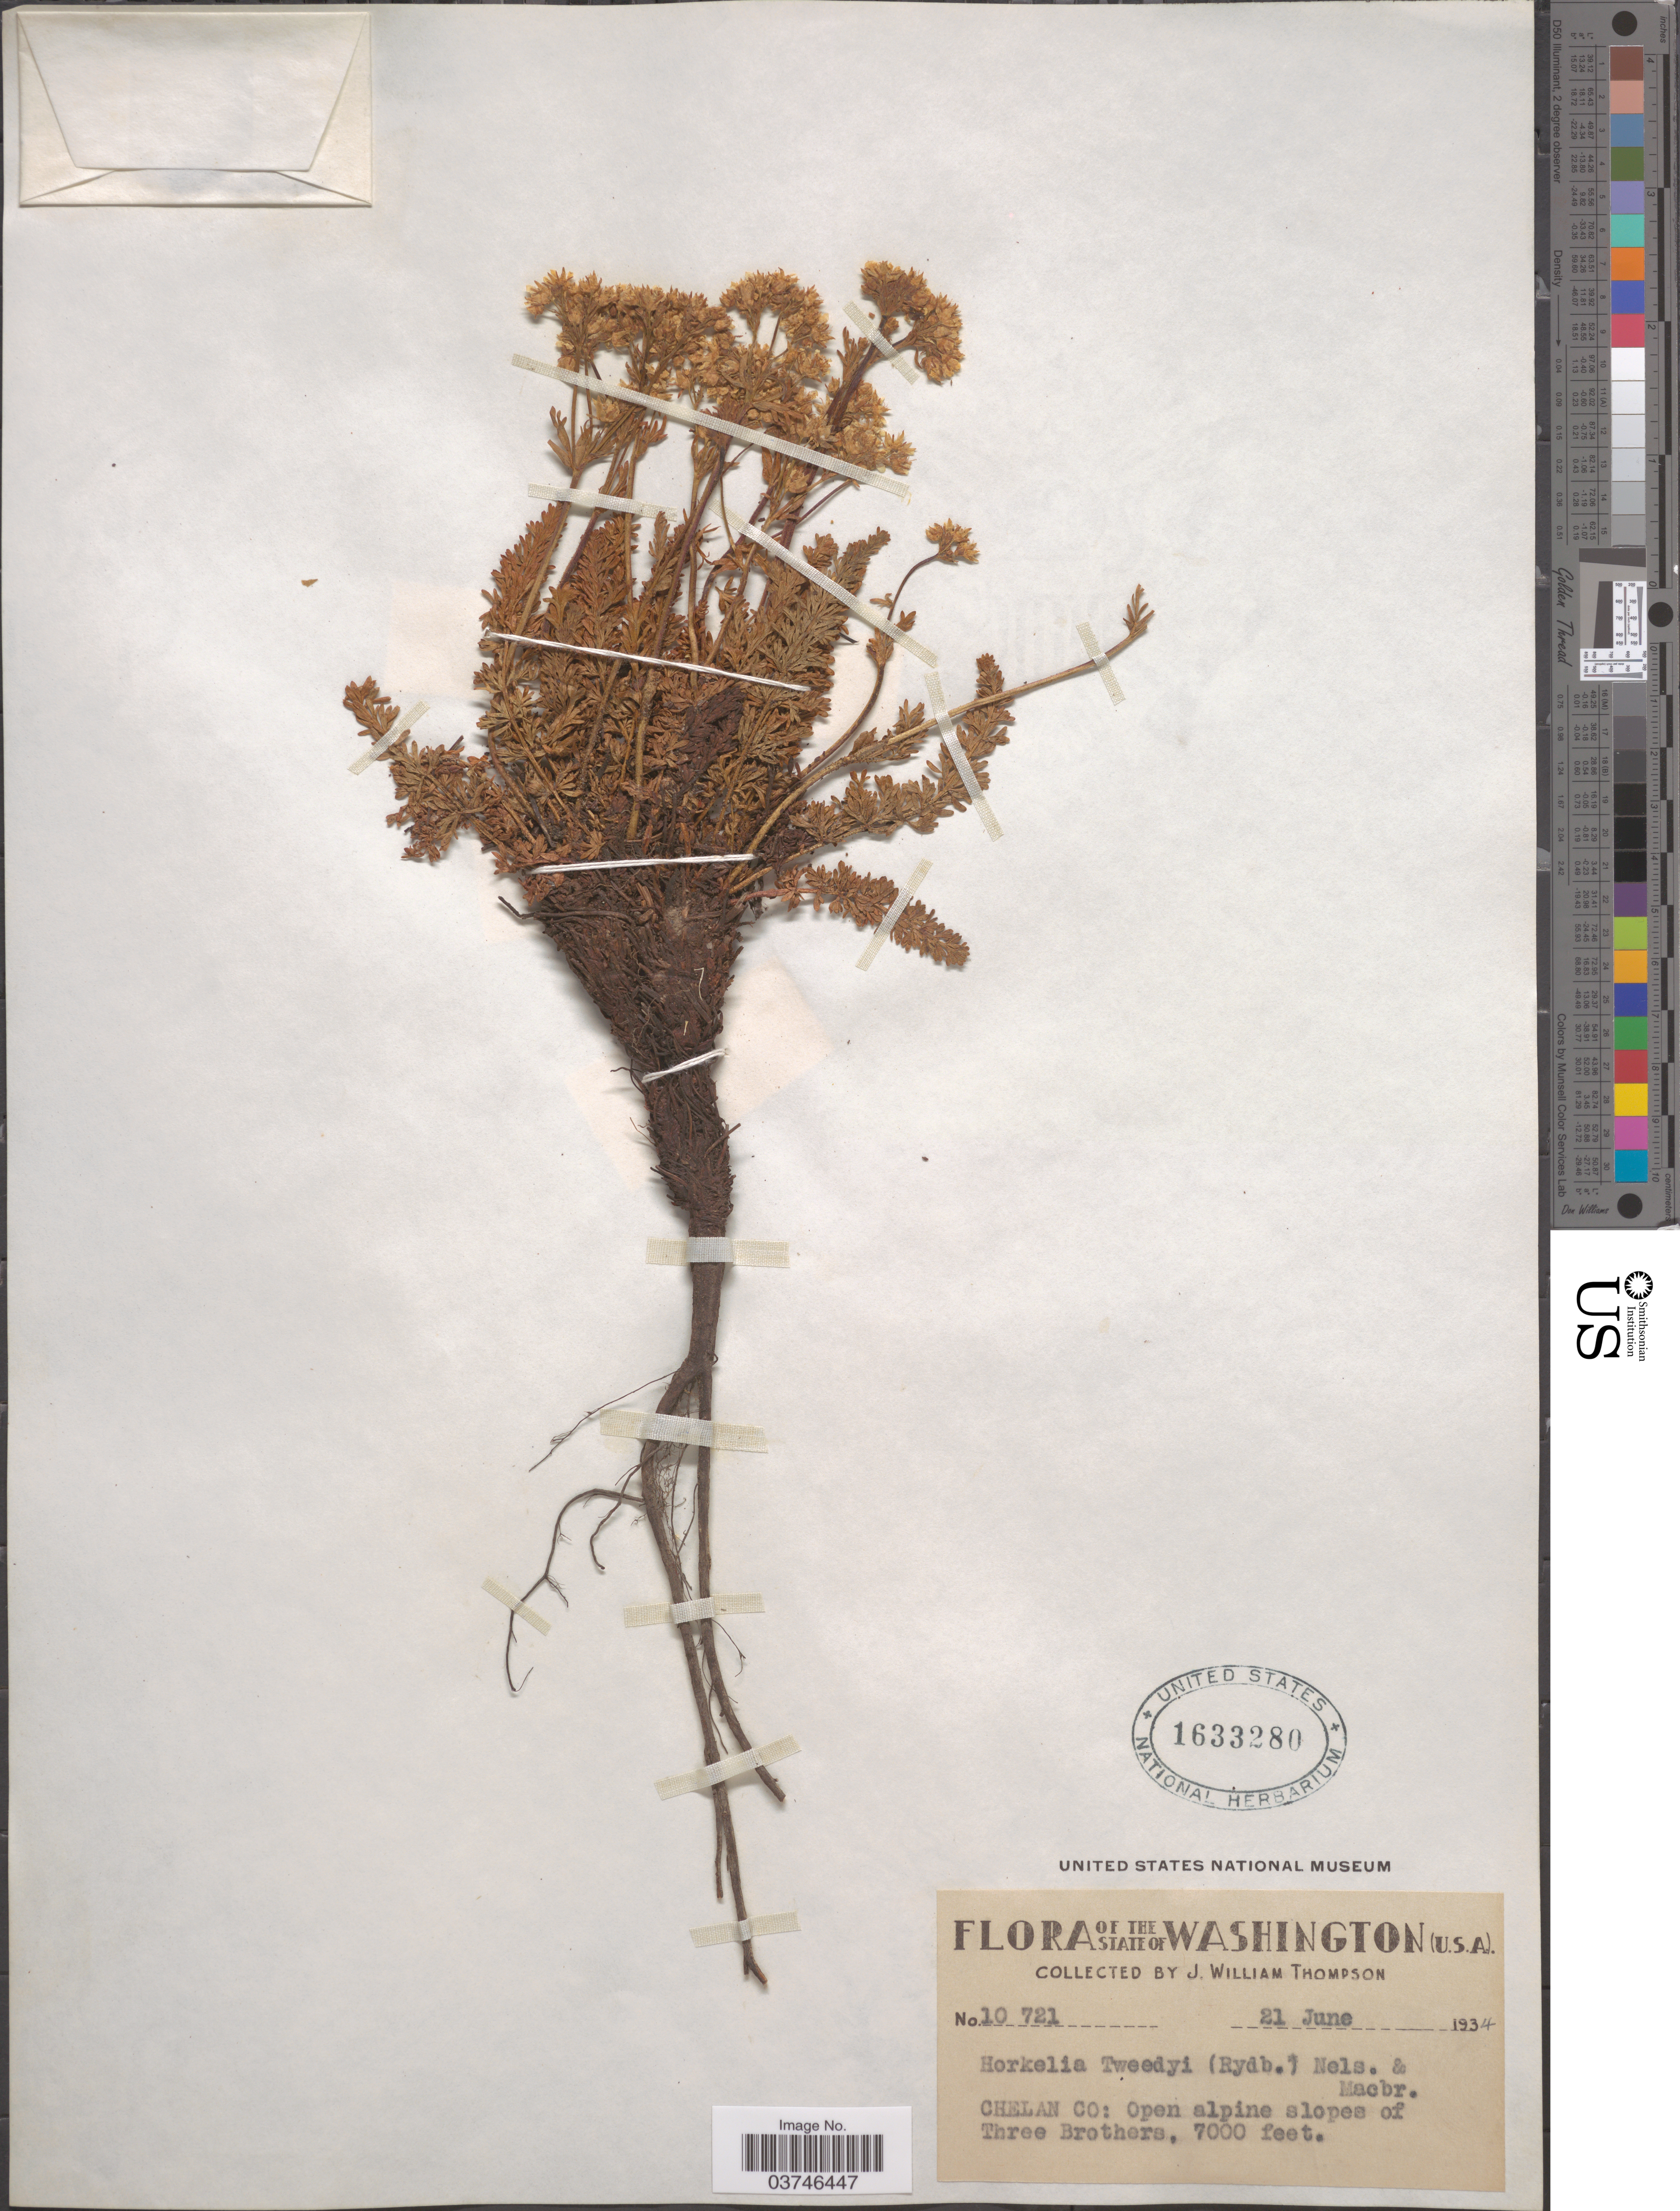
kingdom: Plantae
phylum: Tracheophyta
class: Magnoliopsida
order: Rosales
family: Rosaceae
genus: Potentilla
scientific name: Potentilla tweedyi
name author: (Rydb.) J.T. Howell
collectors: J. W. Thompson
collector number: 10721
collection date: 1934-06-21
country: United States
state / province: Washington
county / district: Chelan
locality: Chelan Co: Open alpine slopes of Three Brothers.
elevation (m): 2134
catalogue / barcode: US 1633280